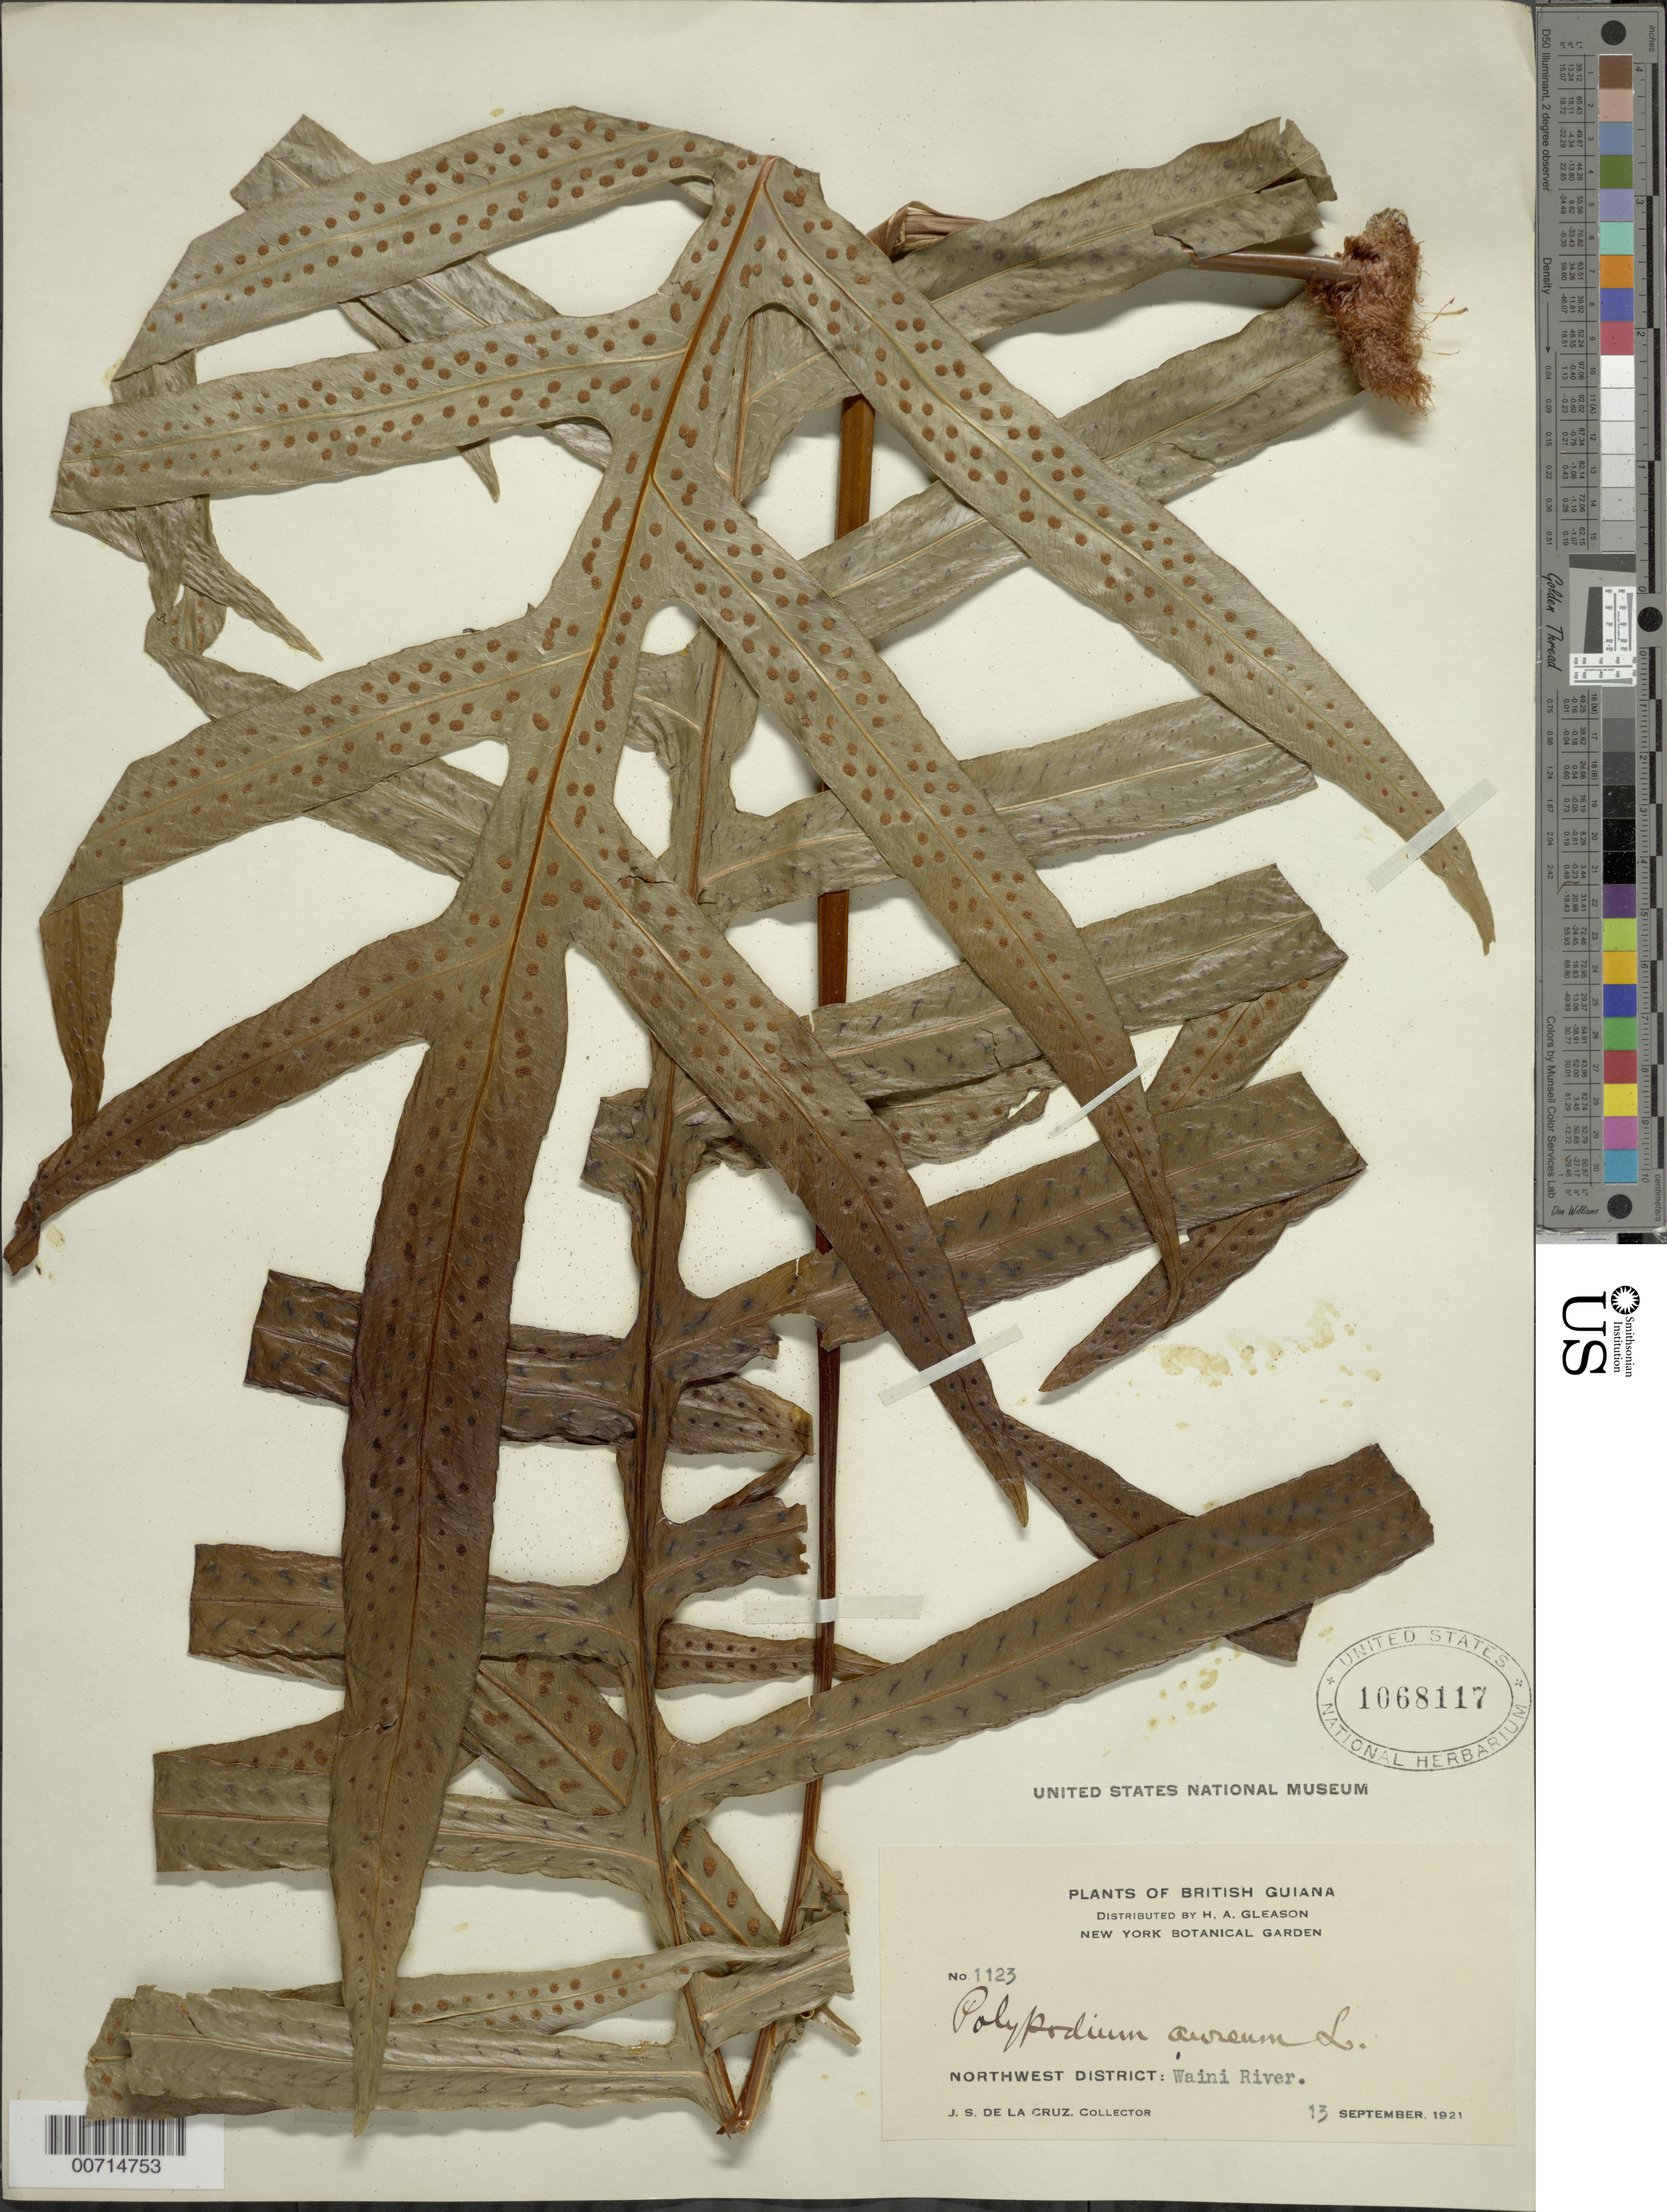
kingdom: Plantae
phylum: Tracheophyta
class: Polypodiopsida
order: Polypodiales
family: Polypodiaceae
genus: Phlebodium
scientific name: Phlebodium aureum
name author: (L.) J. Sm.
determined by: Boudrie, M.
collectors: J. S. de la Cruz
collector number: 1123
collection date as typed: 13-Sep-21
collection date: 1921-09-13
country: Guyana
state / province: Barima-Waini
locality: Waini R., NW District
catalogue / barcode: US 1068117